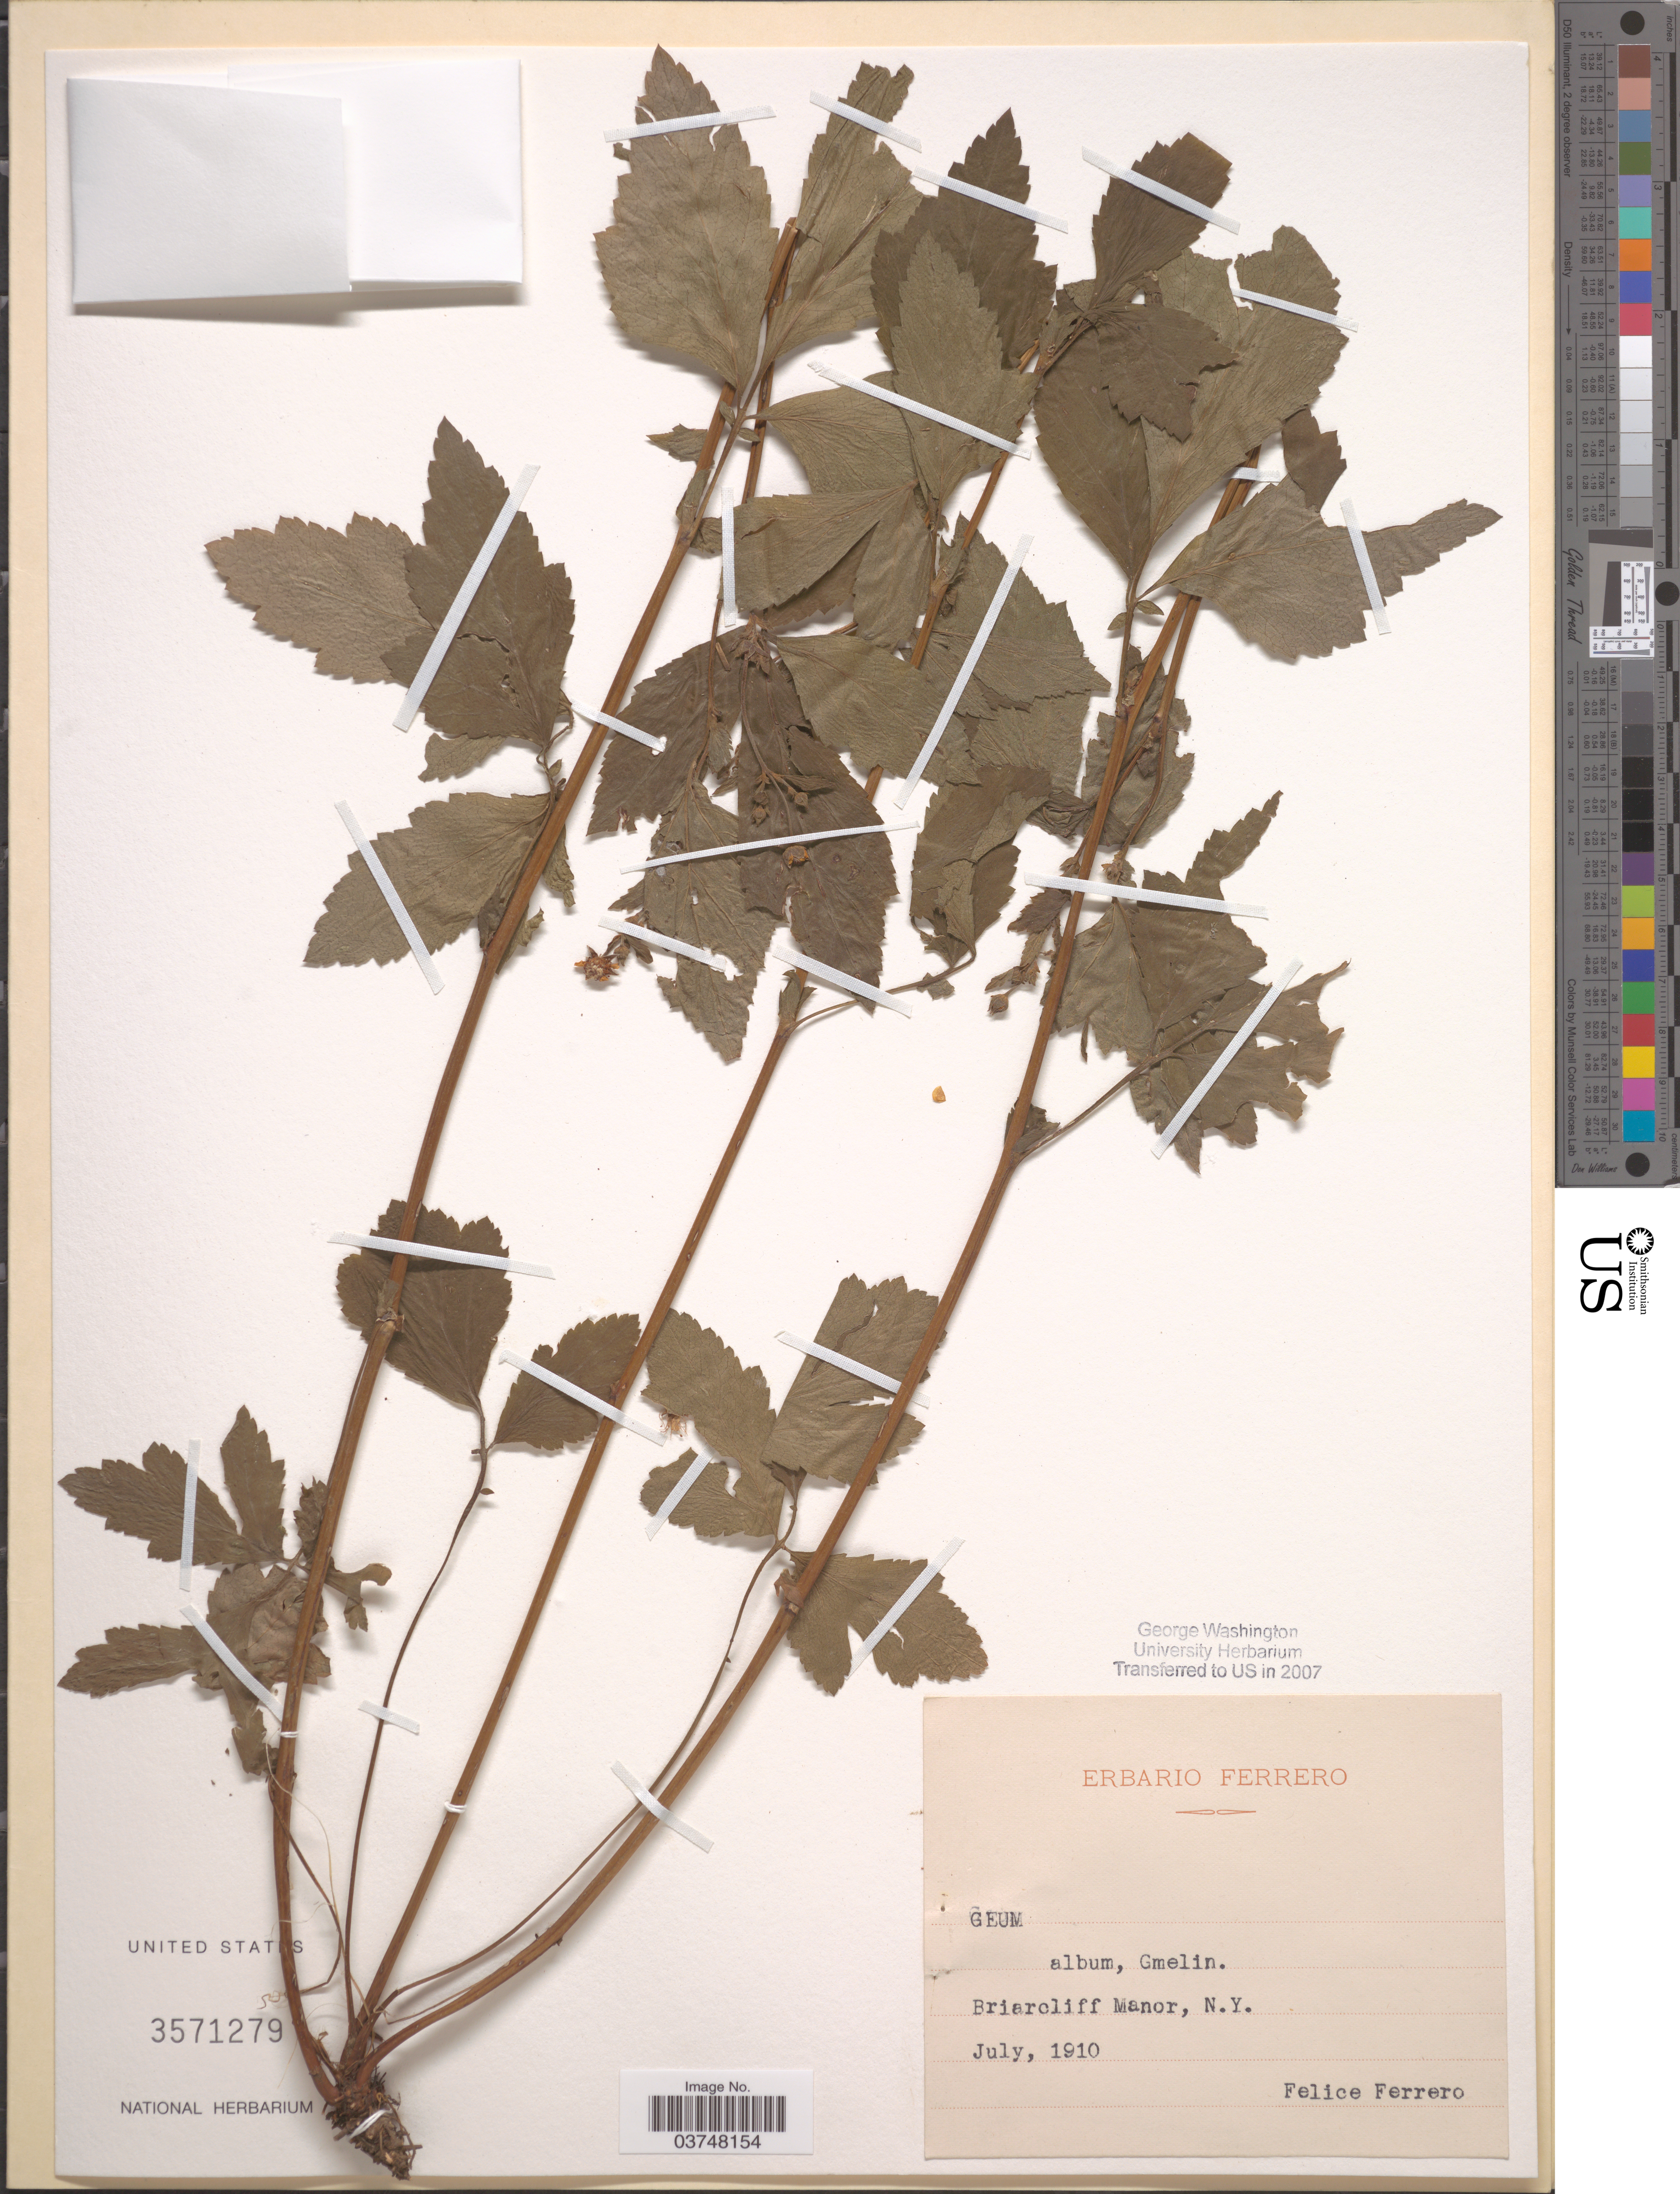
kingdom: Plantae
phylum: Tracheophyta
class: Magnoliopsida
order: Rosales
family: Rosaceae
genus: Geum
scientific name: Geum sp.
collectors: F. Ferrero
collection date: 1910-07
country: United States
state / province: New York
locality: Briarcliff Manor.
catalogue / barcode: US 3571279